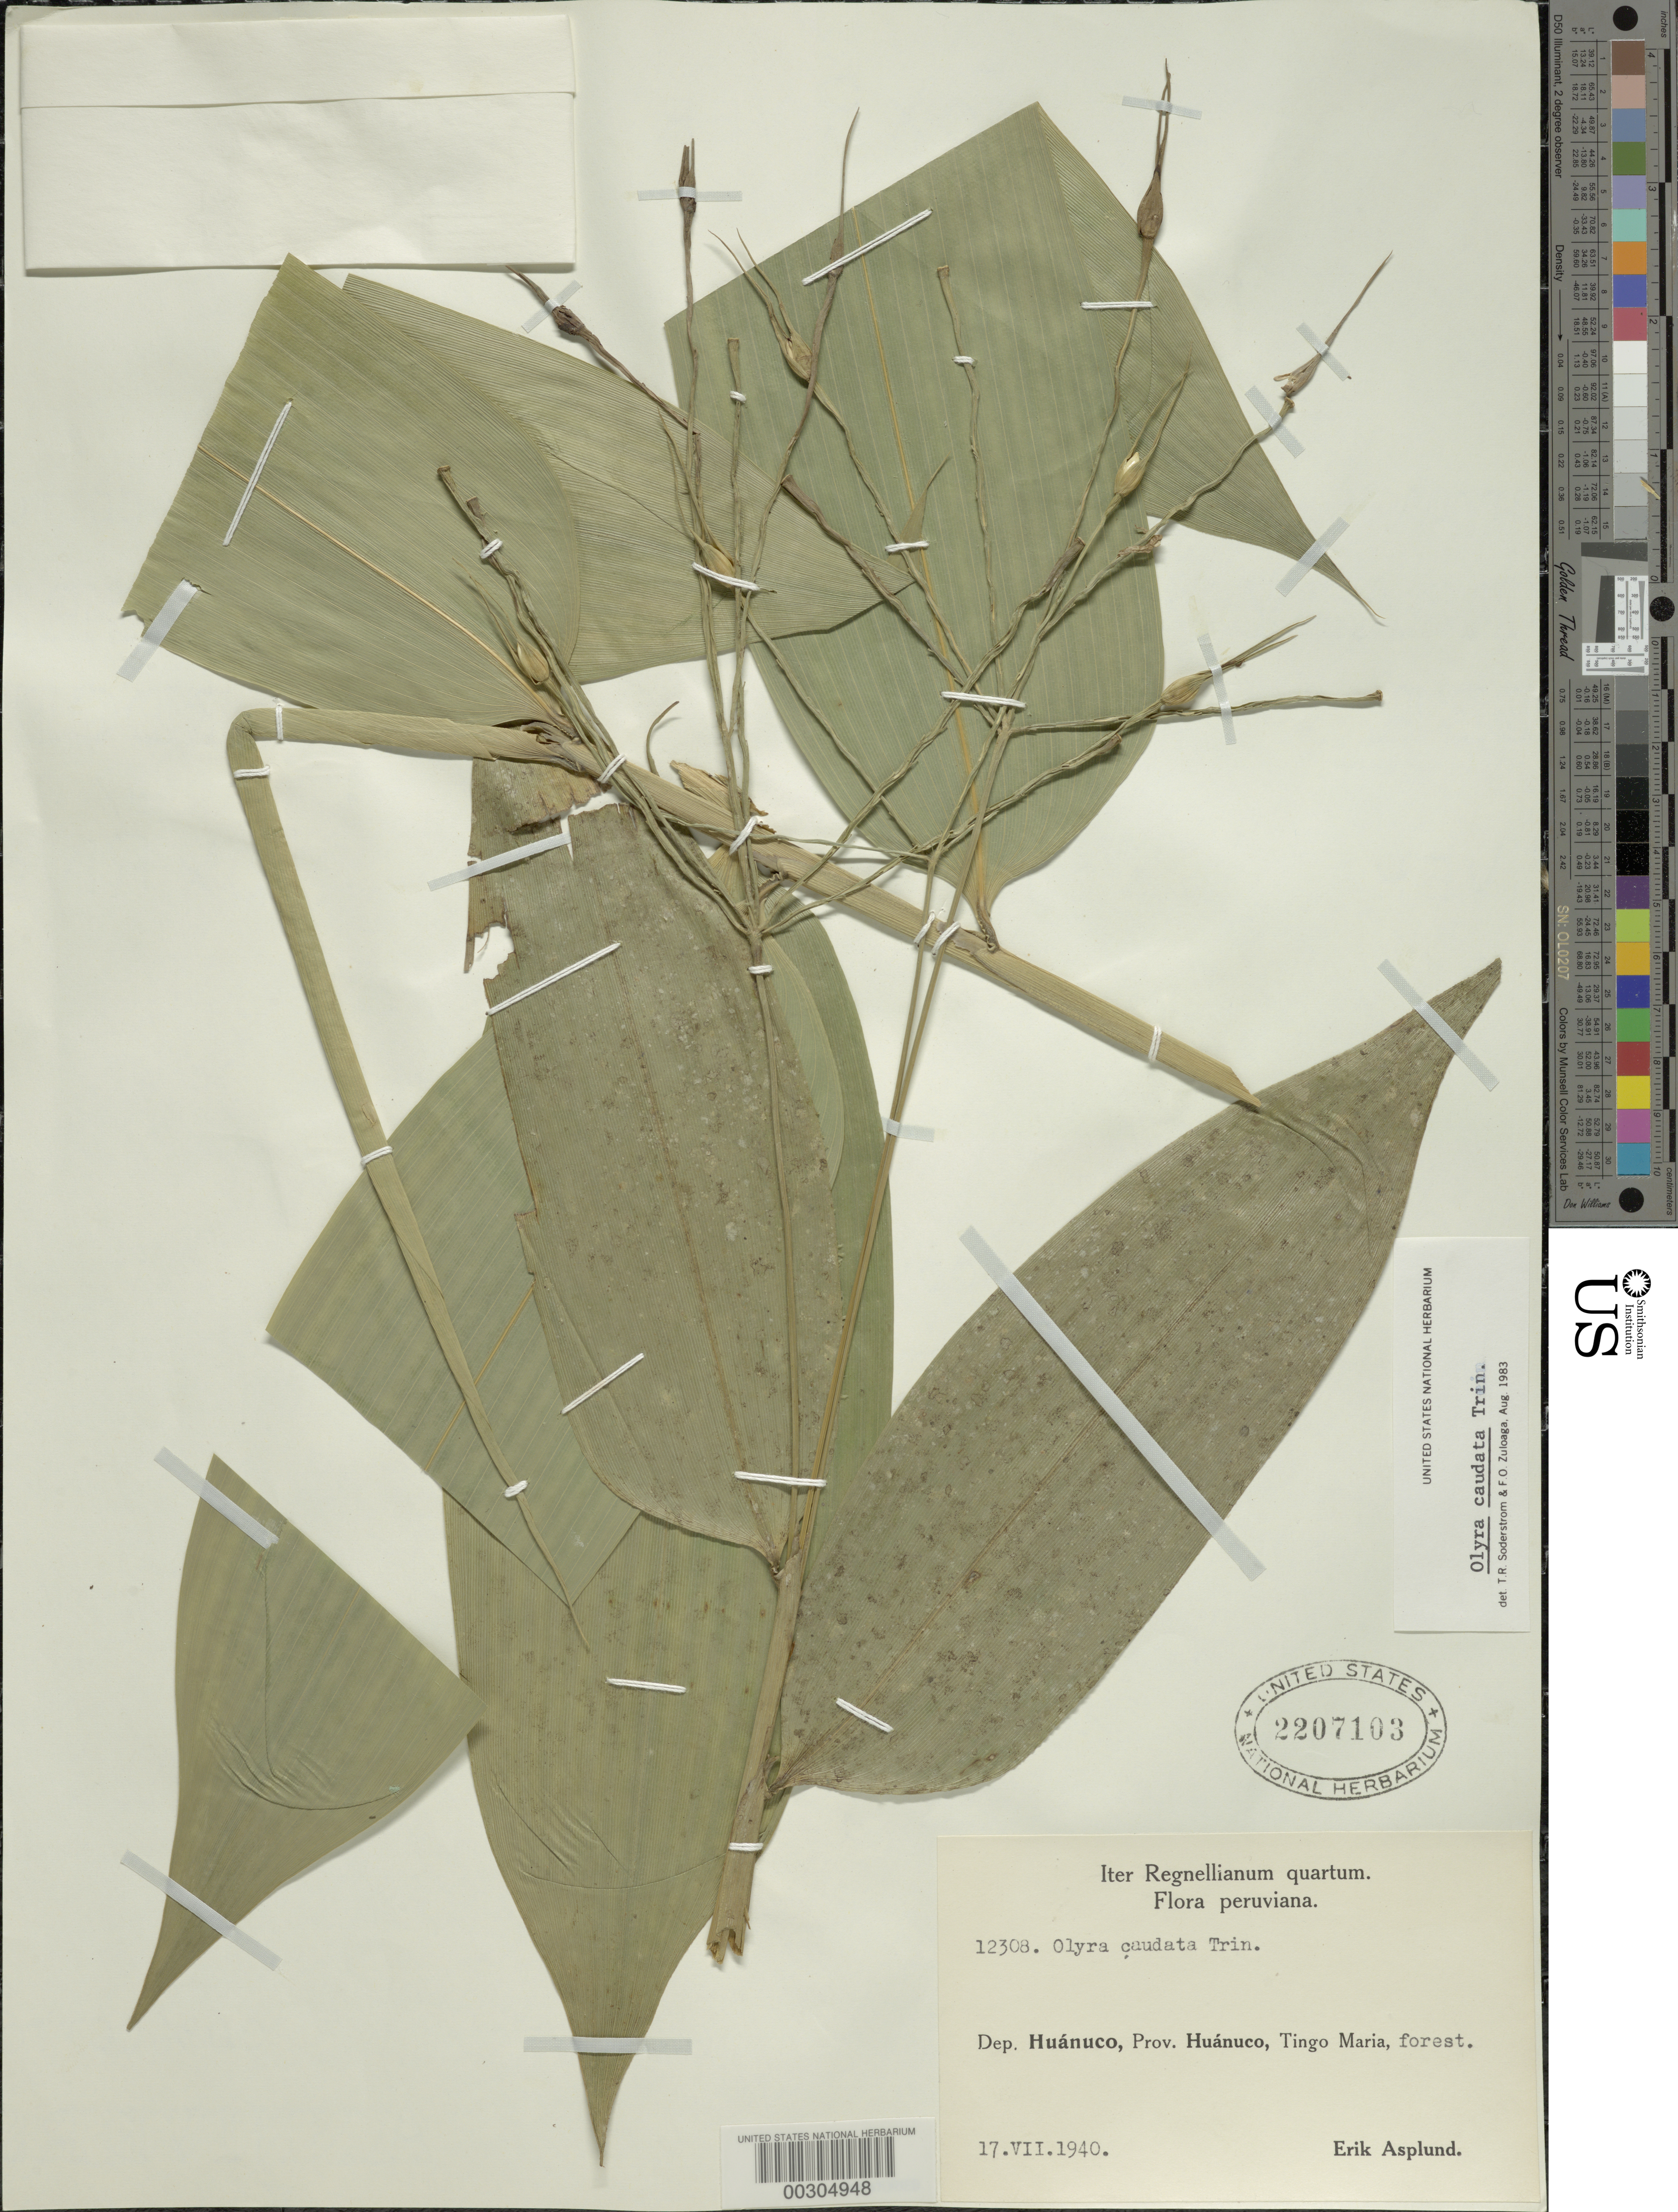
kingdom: Plantae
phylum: Tracheophyta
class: Liliopsida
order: Poales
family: Poaceae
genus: Olyra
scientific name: Olyra caudata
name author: Trin.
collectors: E. Asplund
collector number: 12308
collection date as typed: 17 Jul 1940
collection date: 1940-07-17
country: Peru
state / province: Huánuco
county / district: Leoncio Prado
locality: Tingo María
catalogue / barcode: US 2207103